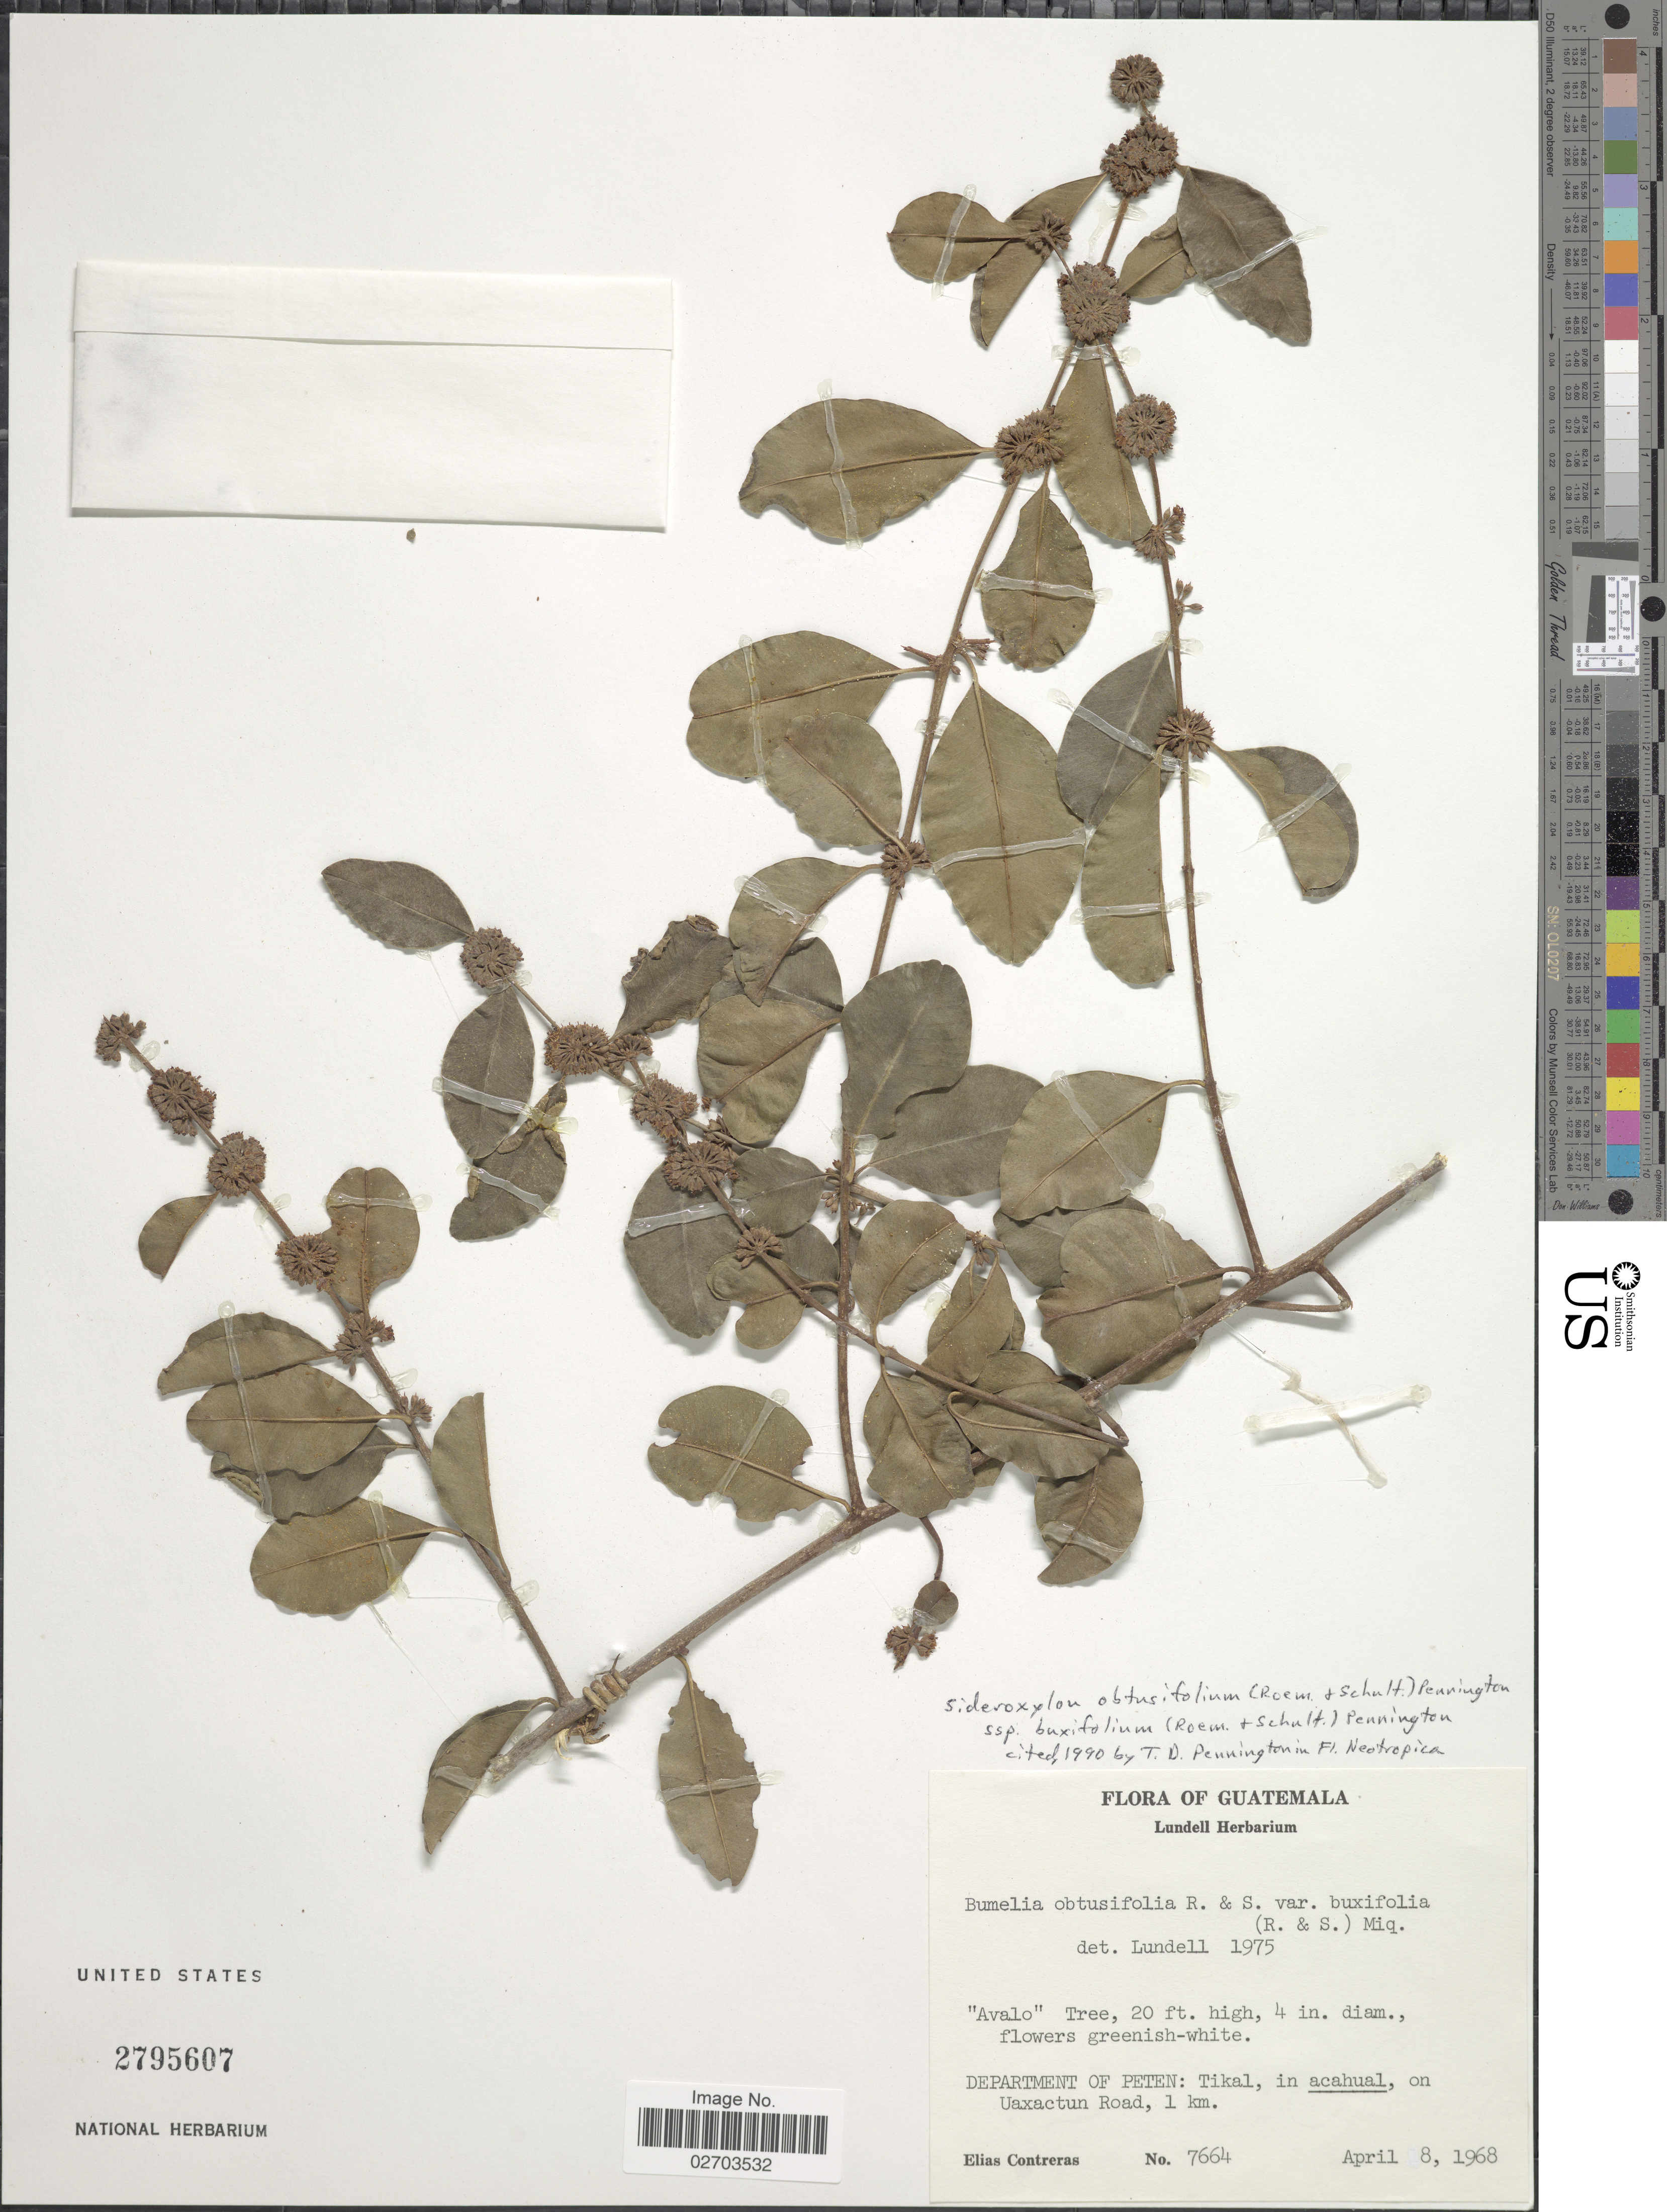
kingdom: Plantae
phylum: Tracheophyta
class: Magnoliopsida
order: Ericales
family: Sapotaceae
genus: Sideroxylon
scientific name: Sideroxylon obtusifolium subsp. buxifolium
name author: (Roem. & Schult.) T.D. Penn.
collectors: E. Contreras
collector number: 7664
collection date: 1968-04-08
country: Guatemala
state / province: El Petén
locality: Tikal, im acahual, on Uaxactun Road, 1 km.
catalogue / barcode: US 2795607